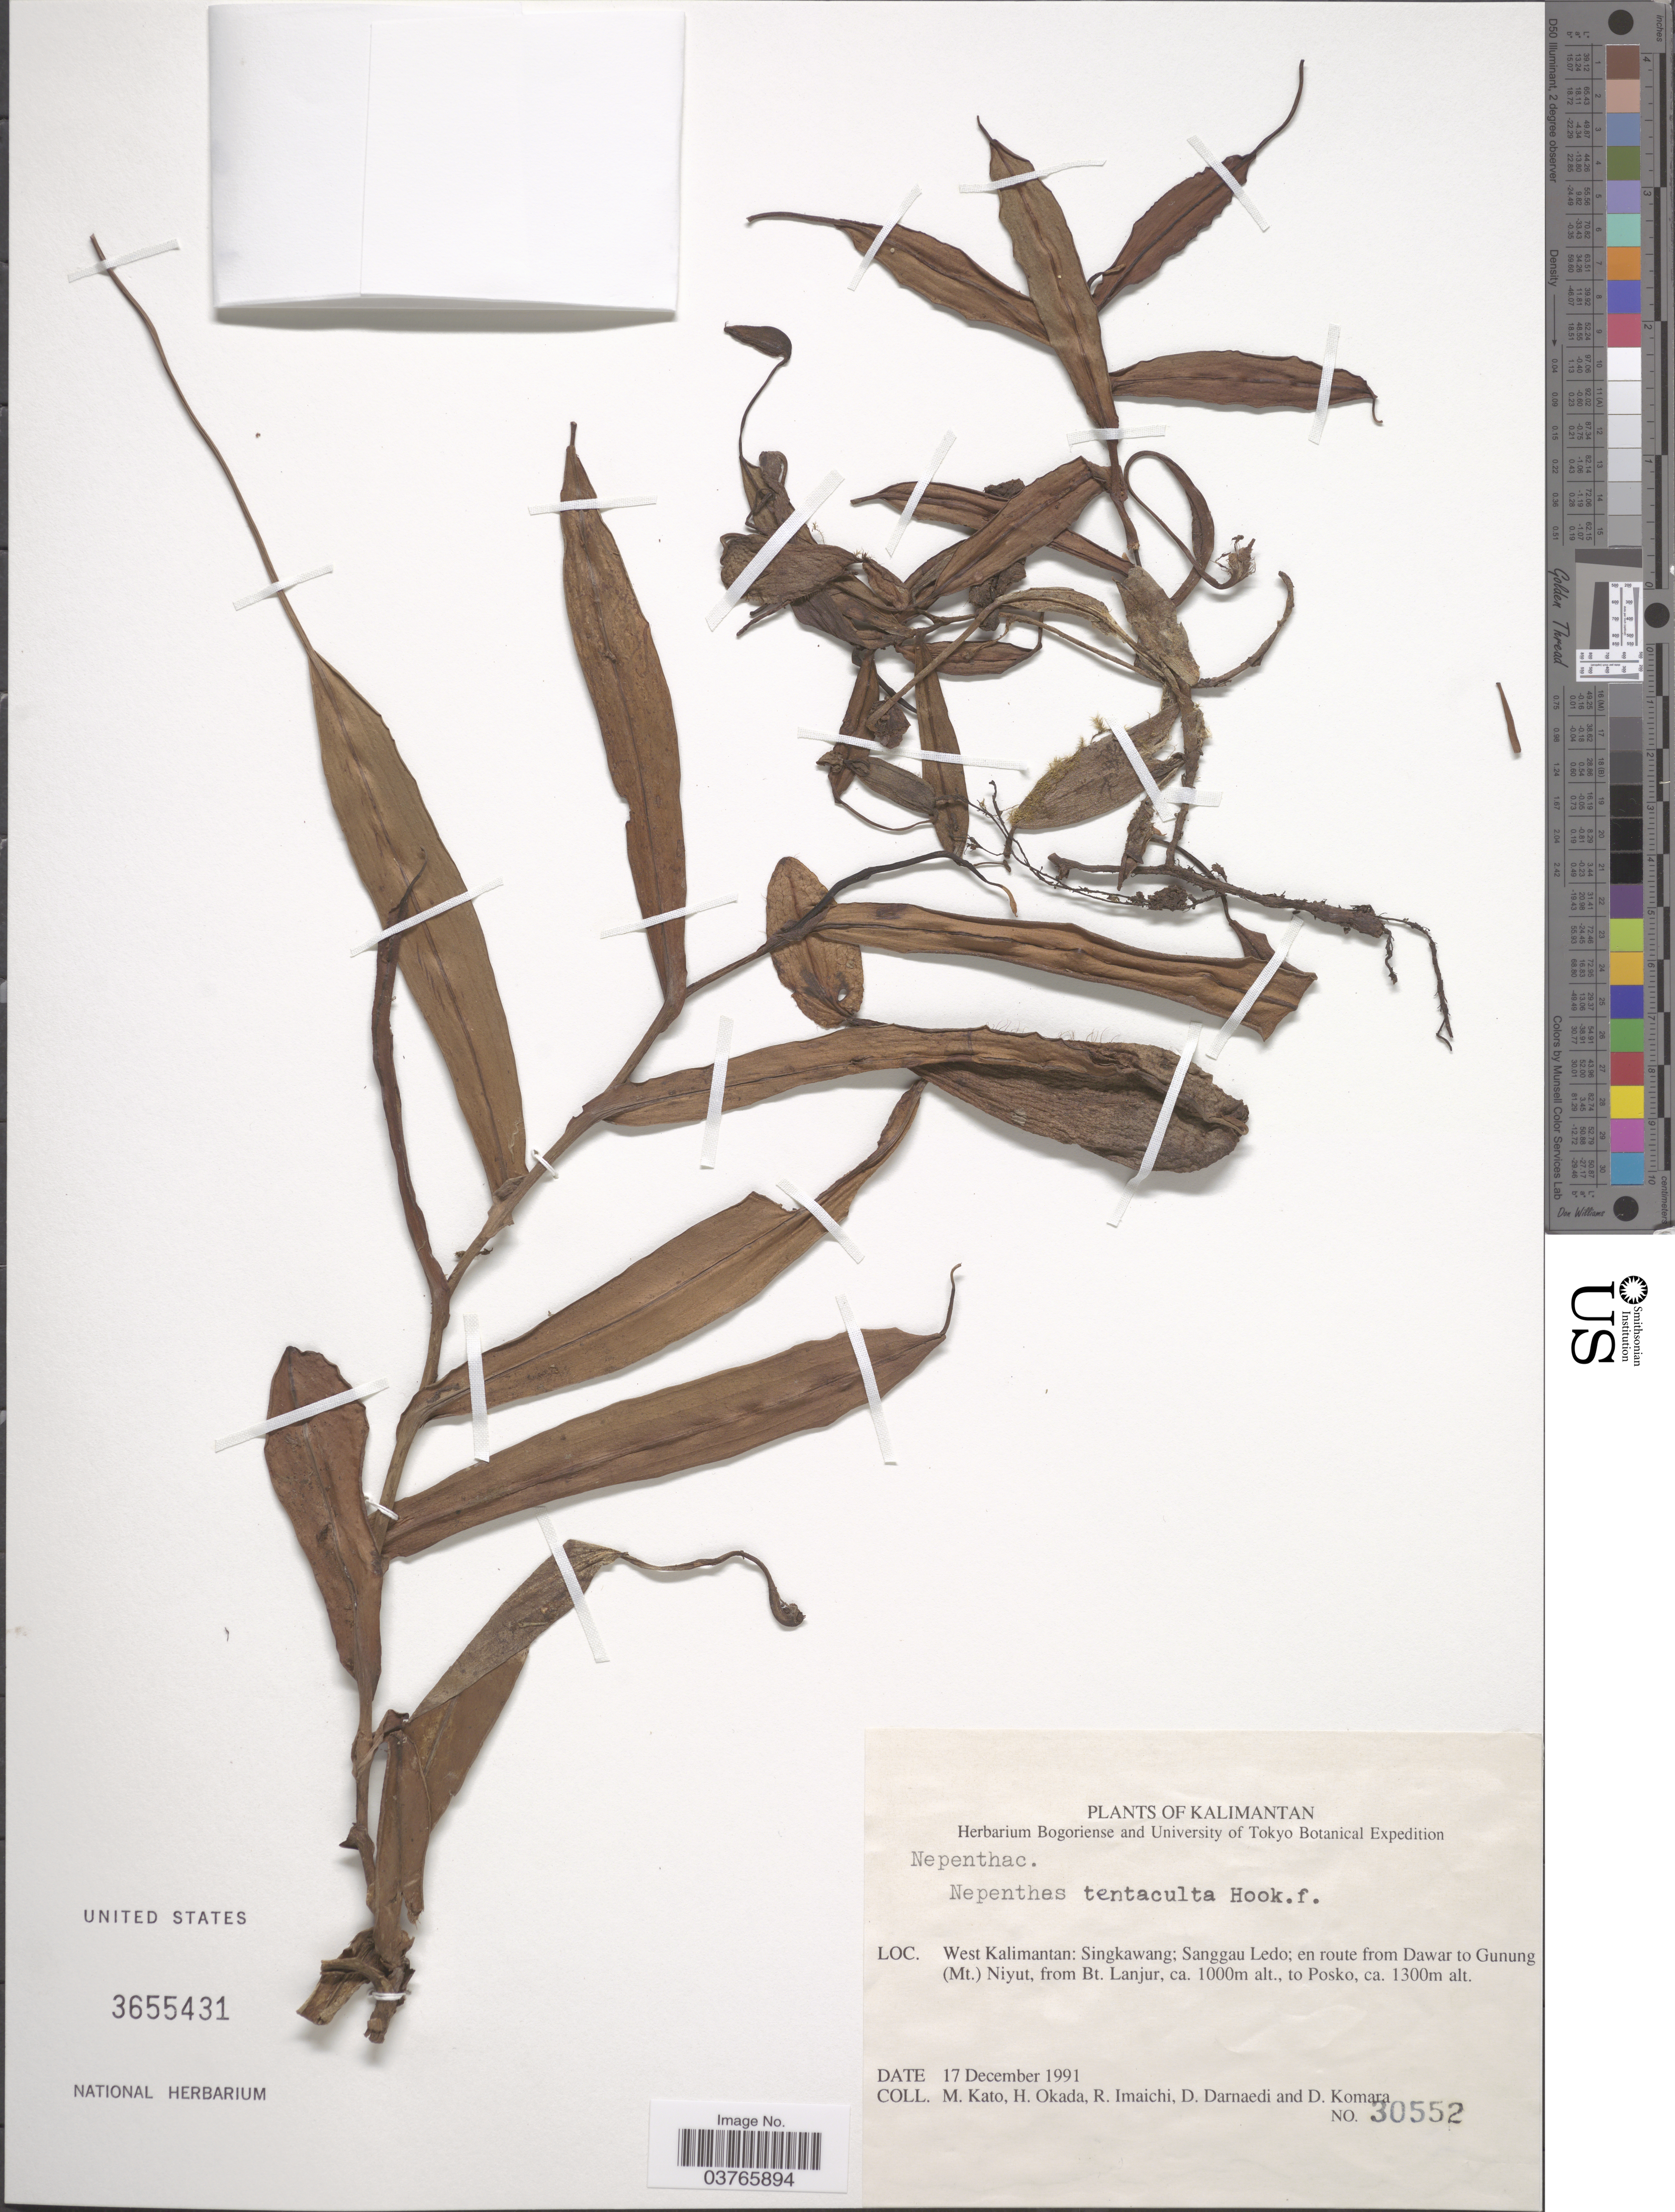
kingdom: Plantae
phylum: Tracheophyta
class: Magnoliopsida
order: Caryophyllales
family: Nepenthaceae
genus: Nepenthes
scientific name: Nepenthes tentaculata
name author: Hook. f.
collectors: M. Kato, H. Okada, R. Imaichi, D. Darnaedi & D. Komara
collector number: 30552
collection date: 1991-12-17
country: Indonesia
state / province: Kalimantan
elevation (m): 1000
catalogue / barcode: US 3655431